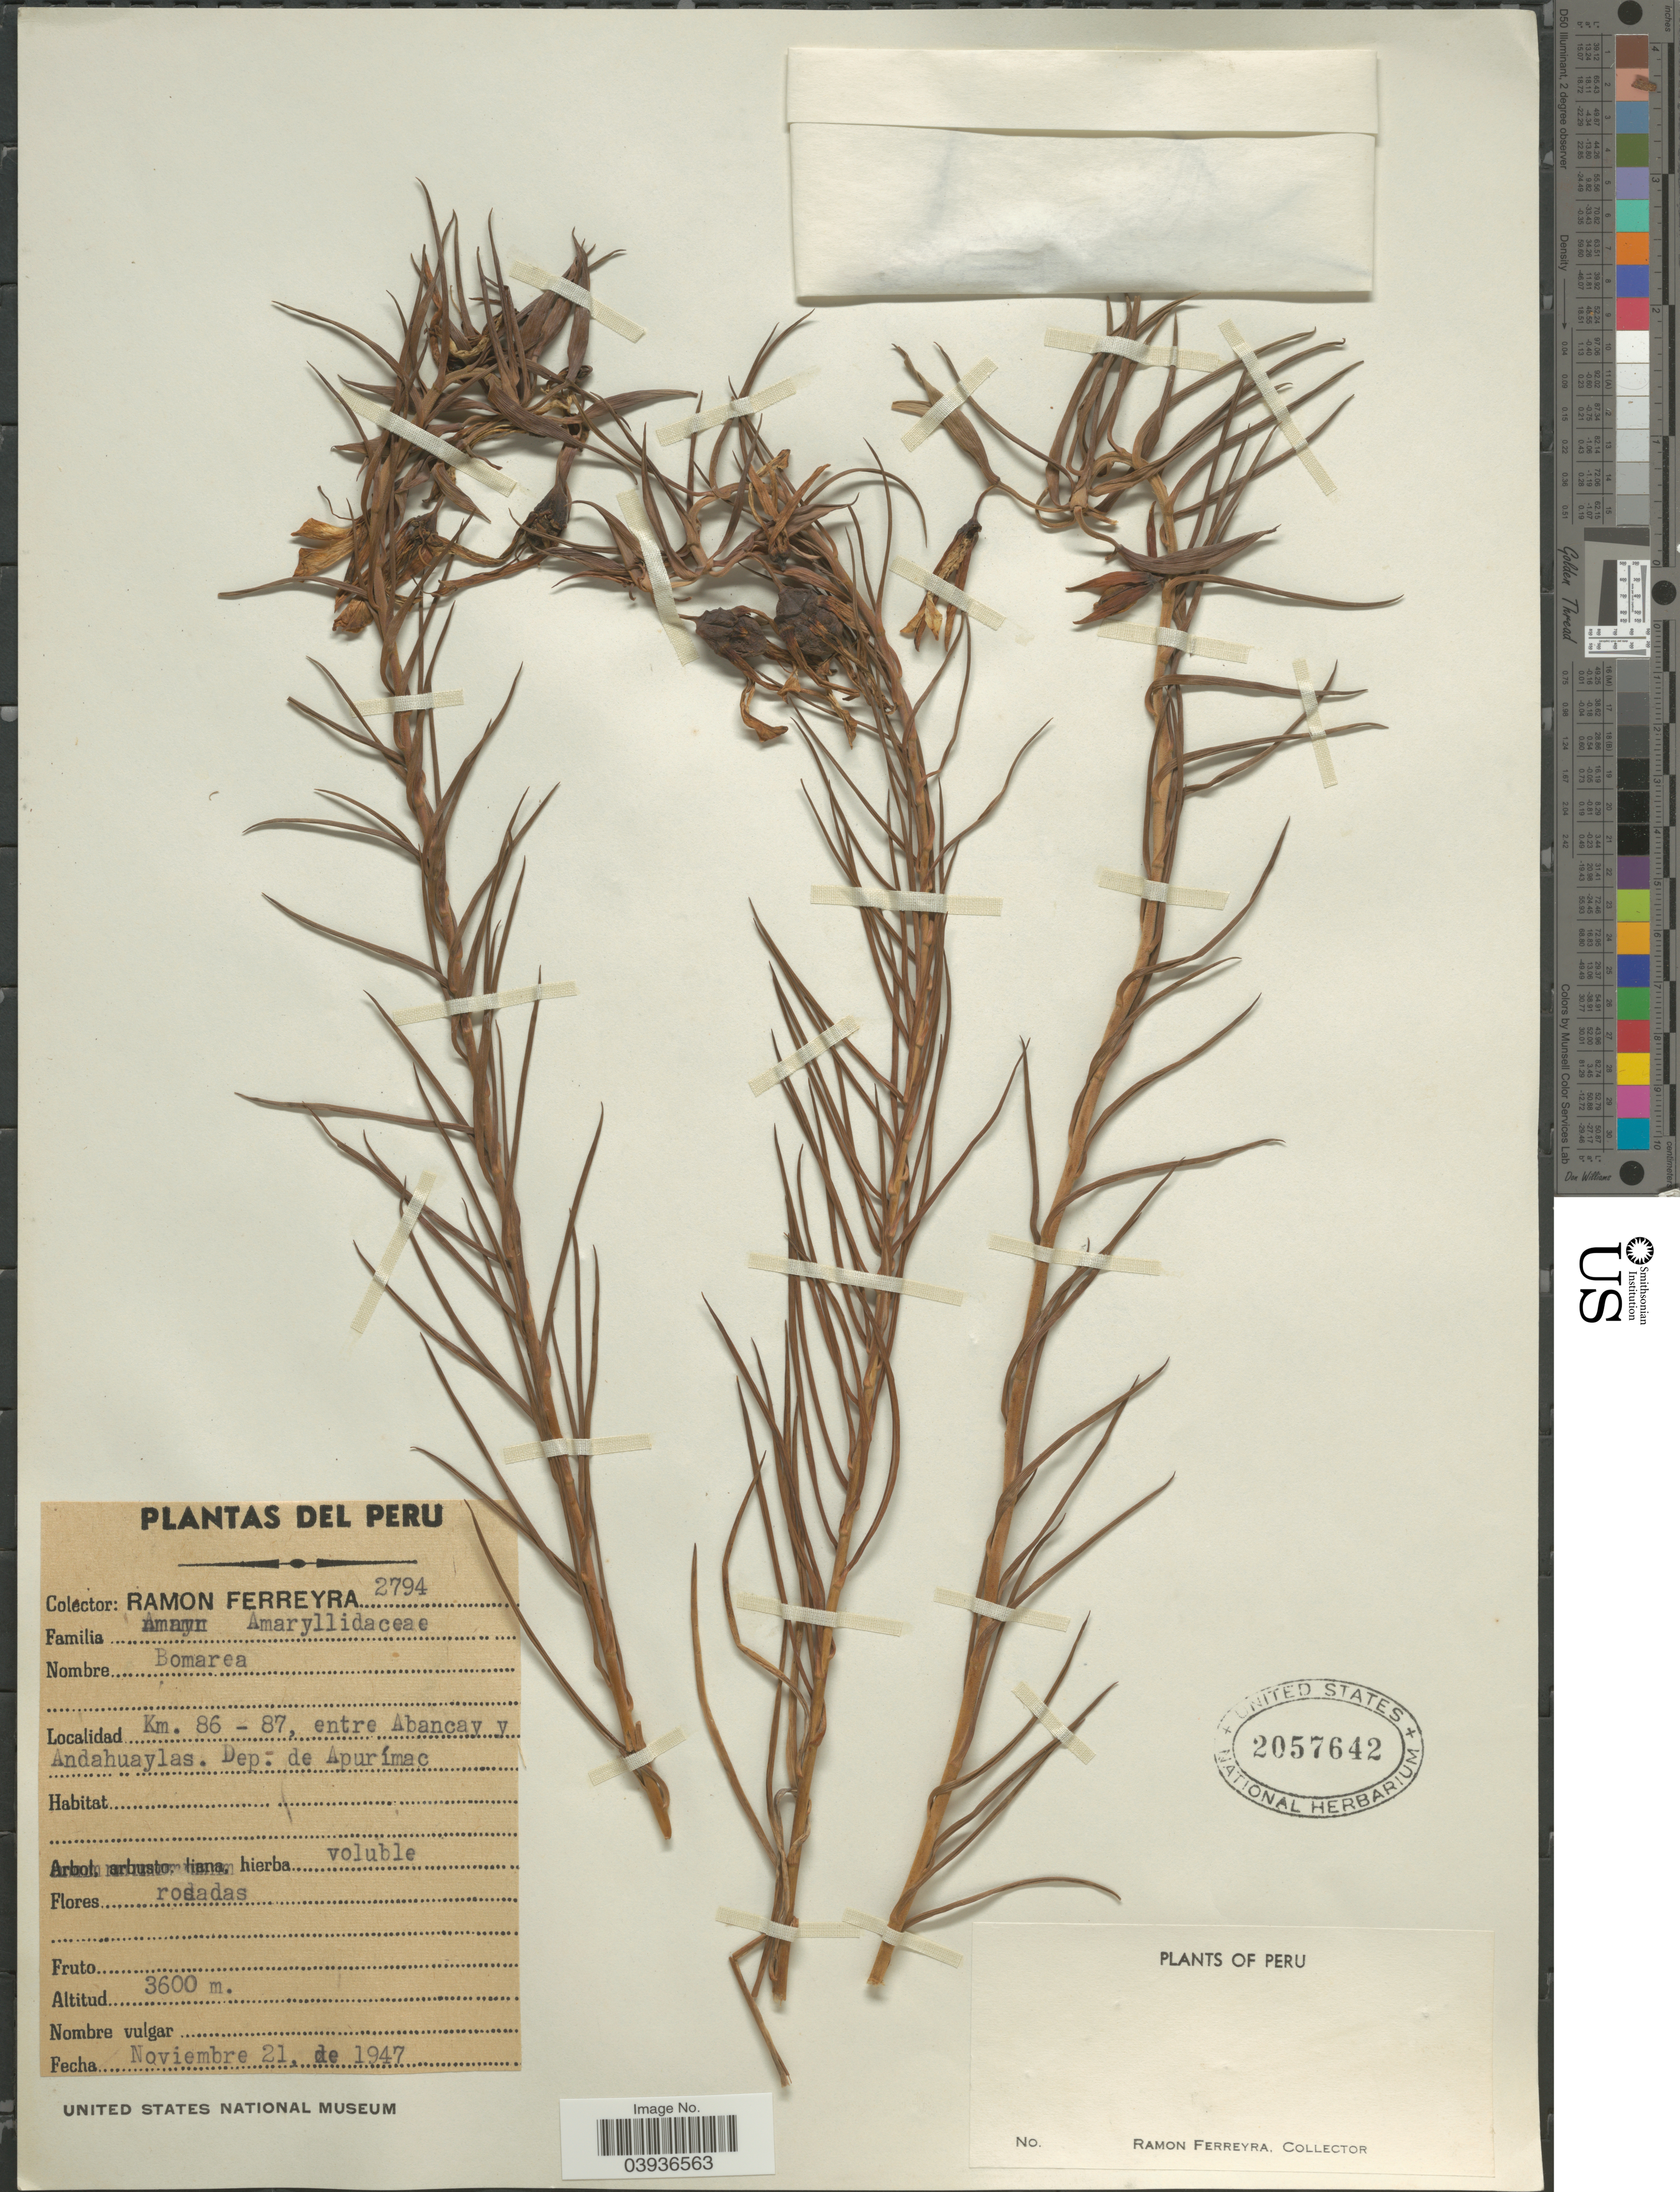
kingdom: Plantae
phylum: Tracheophyta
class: Liliopsida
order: Liliales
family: Alstroemeriaceae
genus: Bomarea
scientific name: Bomarea sp.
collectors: R. A. Ferreyra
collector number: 2794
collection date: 1947-11-21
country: Peru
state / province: Apurímac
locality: Km. 86-87, entra Abancay y Andahuaylas. Dep. de Apurímac.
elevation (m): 3600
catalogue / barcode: US 2057642